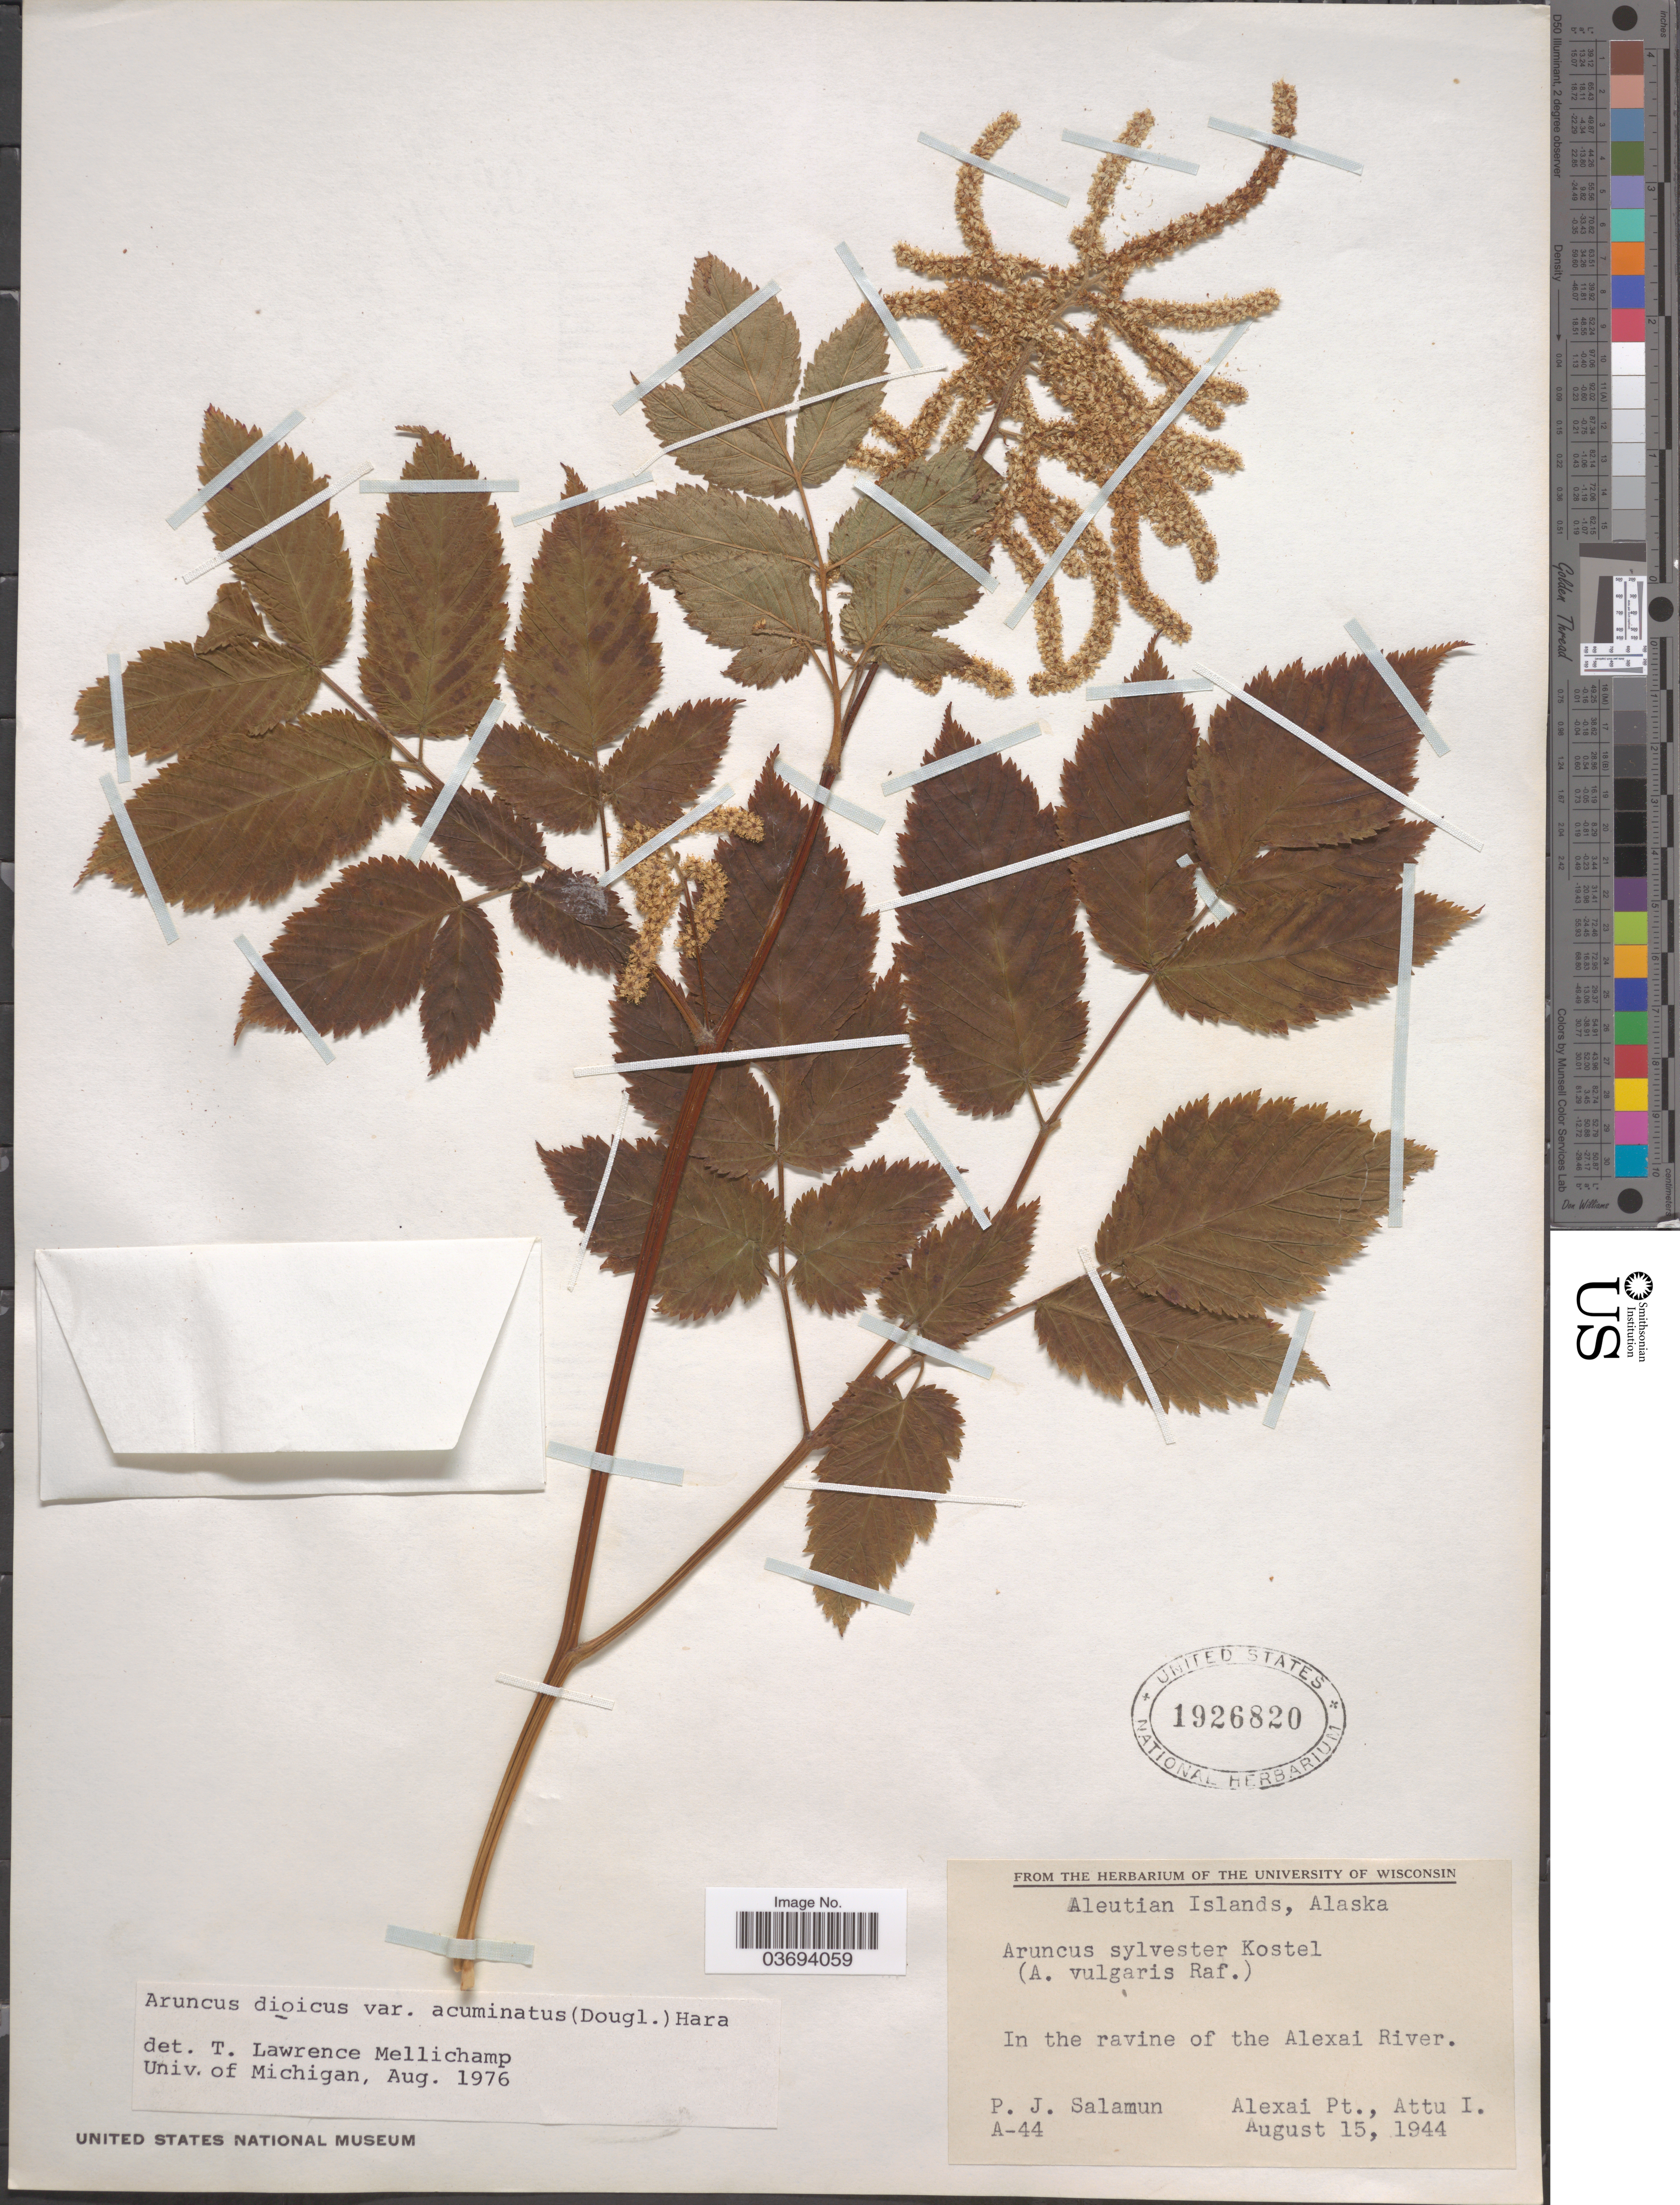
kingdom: Plantae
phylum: Tracheophyta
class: Magnoliopsida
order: Rosales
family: Rosaceae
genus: Aruncus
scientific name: Aruncus dioicus var. acuminatus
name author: (Rydb.) H. Hara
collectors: P. Salamun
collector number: A-44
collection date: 1944-08-15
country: United States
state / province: Alaska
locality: Aleutian Islands. In the ravine of the Alexai River. Alexai Pt., Attu I.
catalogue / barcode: US 1926820